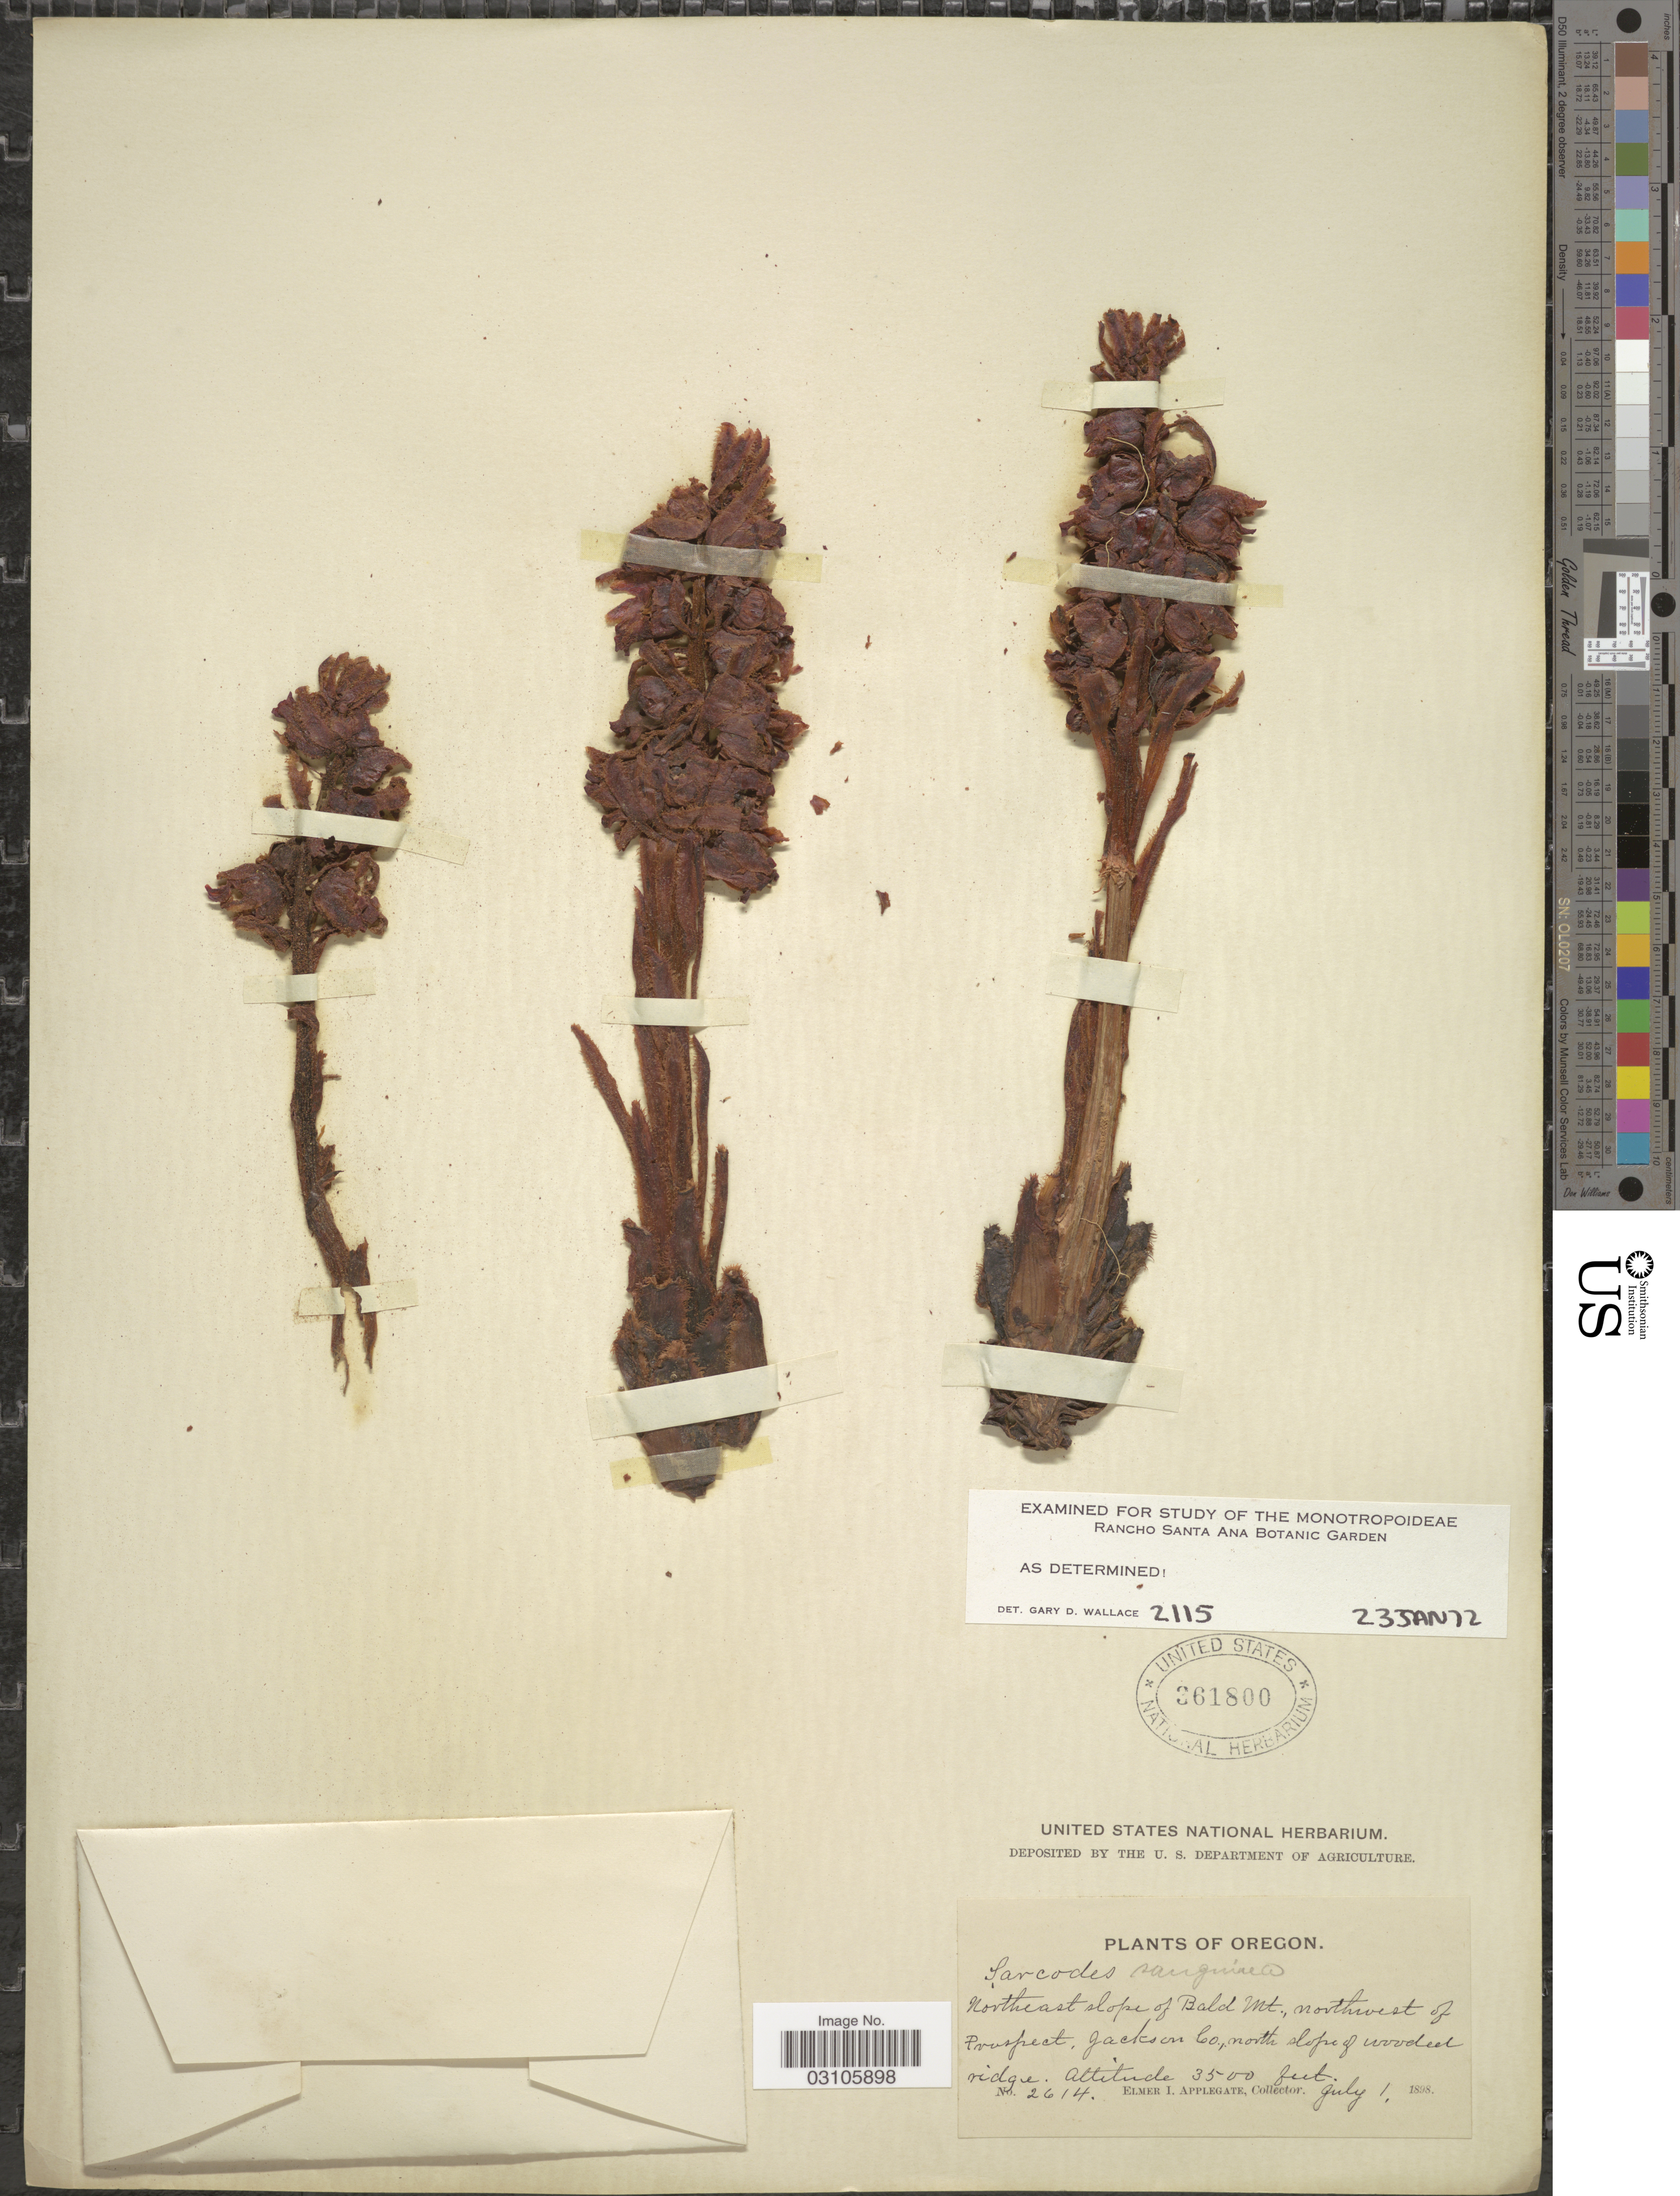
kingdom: Plantae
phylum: Tracheophyta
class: Magnoliopsida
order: Ericales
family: Ericaceae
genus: Sarcodes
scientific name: Sarcodes sanguinea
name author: Torr.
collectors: E. I. Applegate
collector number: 2614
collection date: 1898-07-01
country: United States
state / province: Oregon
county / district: Jackson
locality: Northeast slope of Bald Mt., northwest of Prospect, Jackson Co., north slope of wooded ridge.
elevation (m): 1067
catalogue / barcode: US 361800